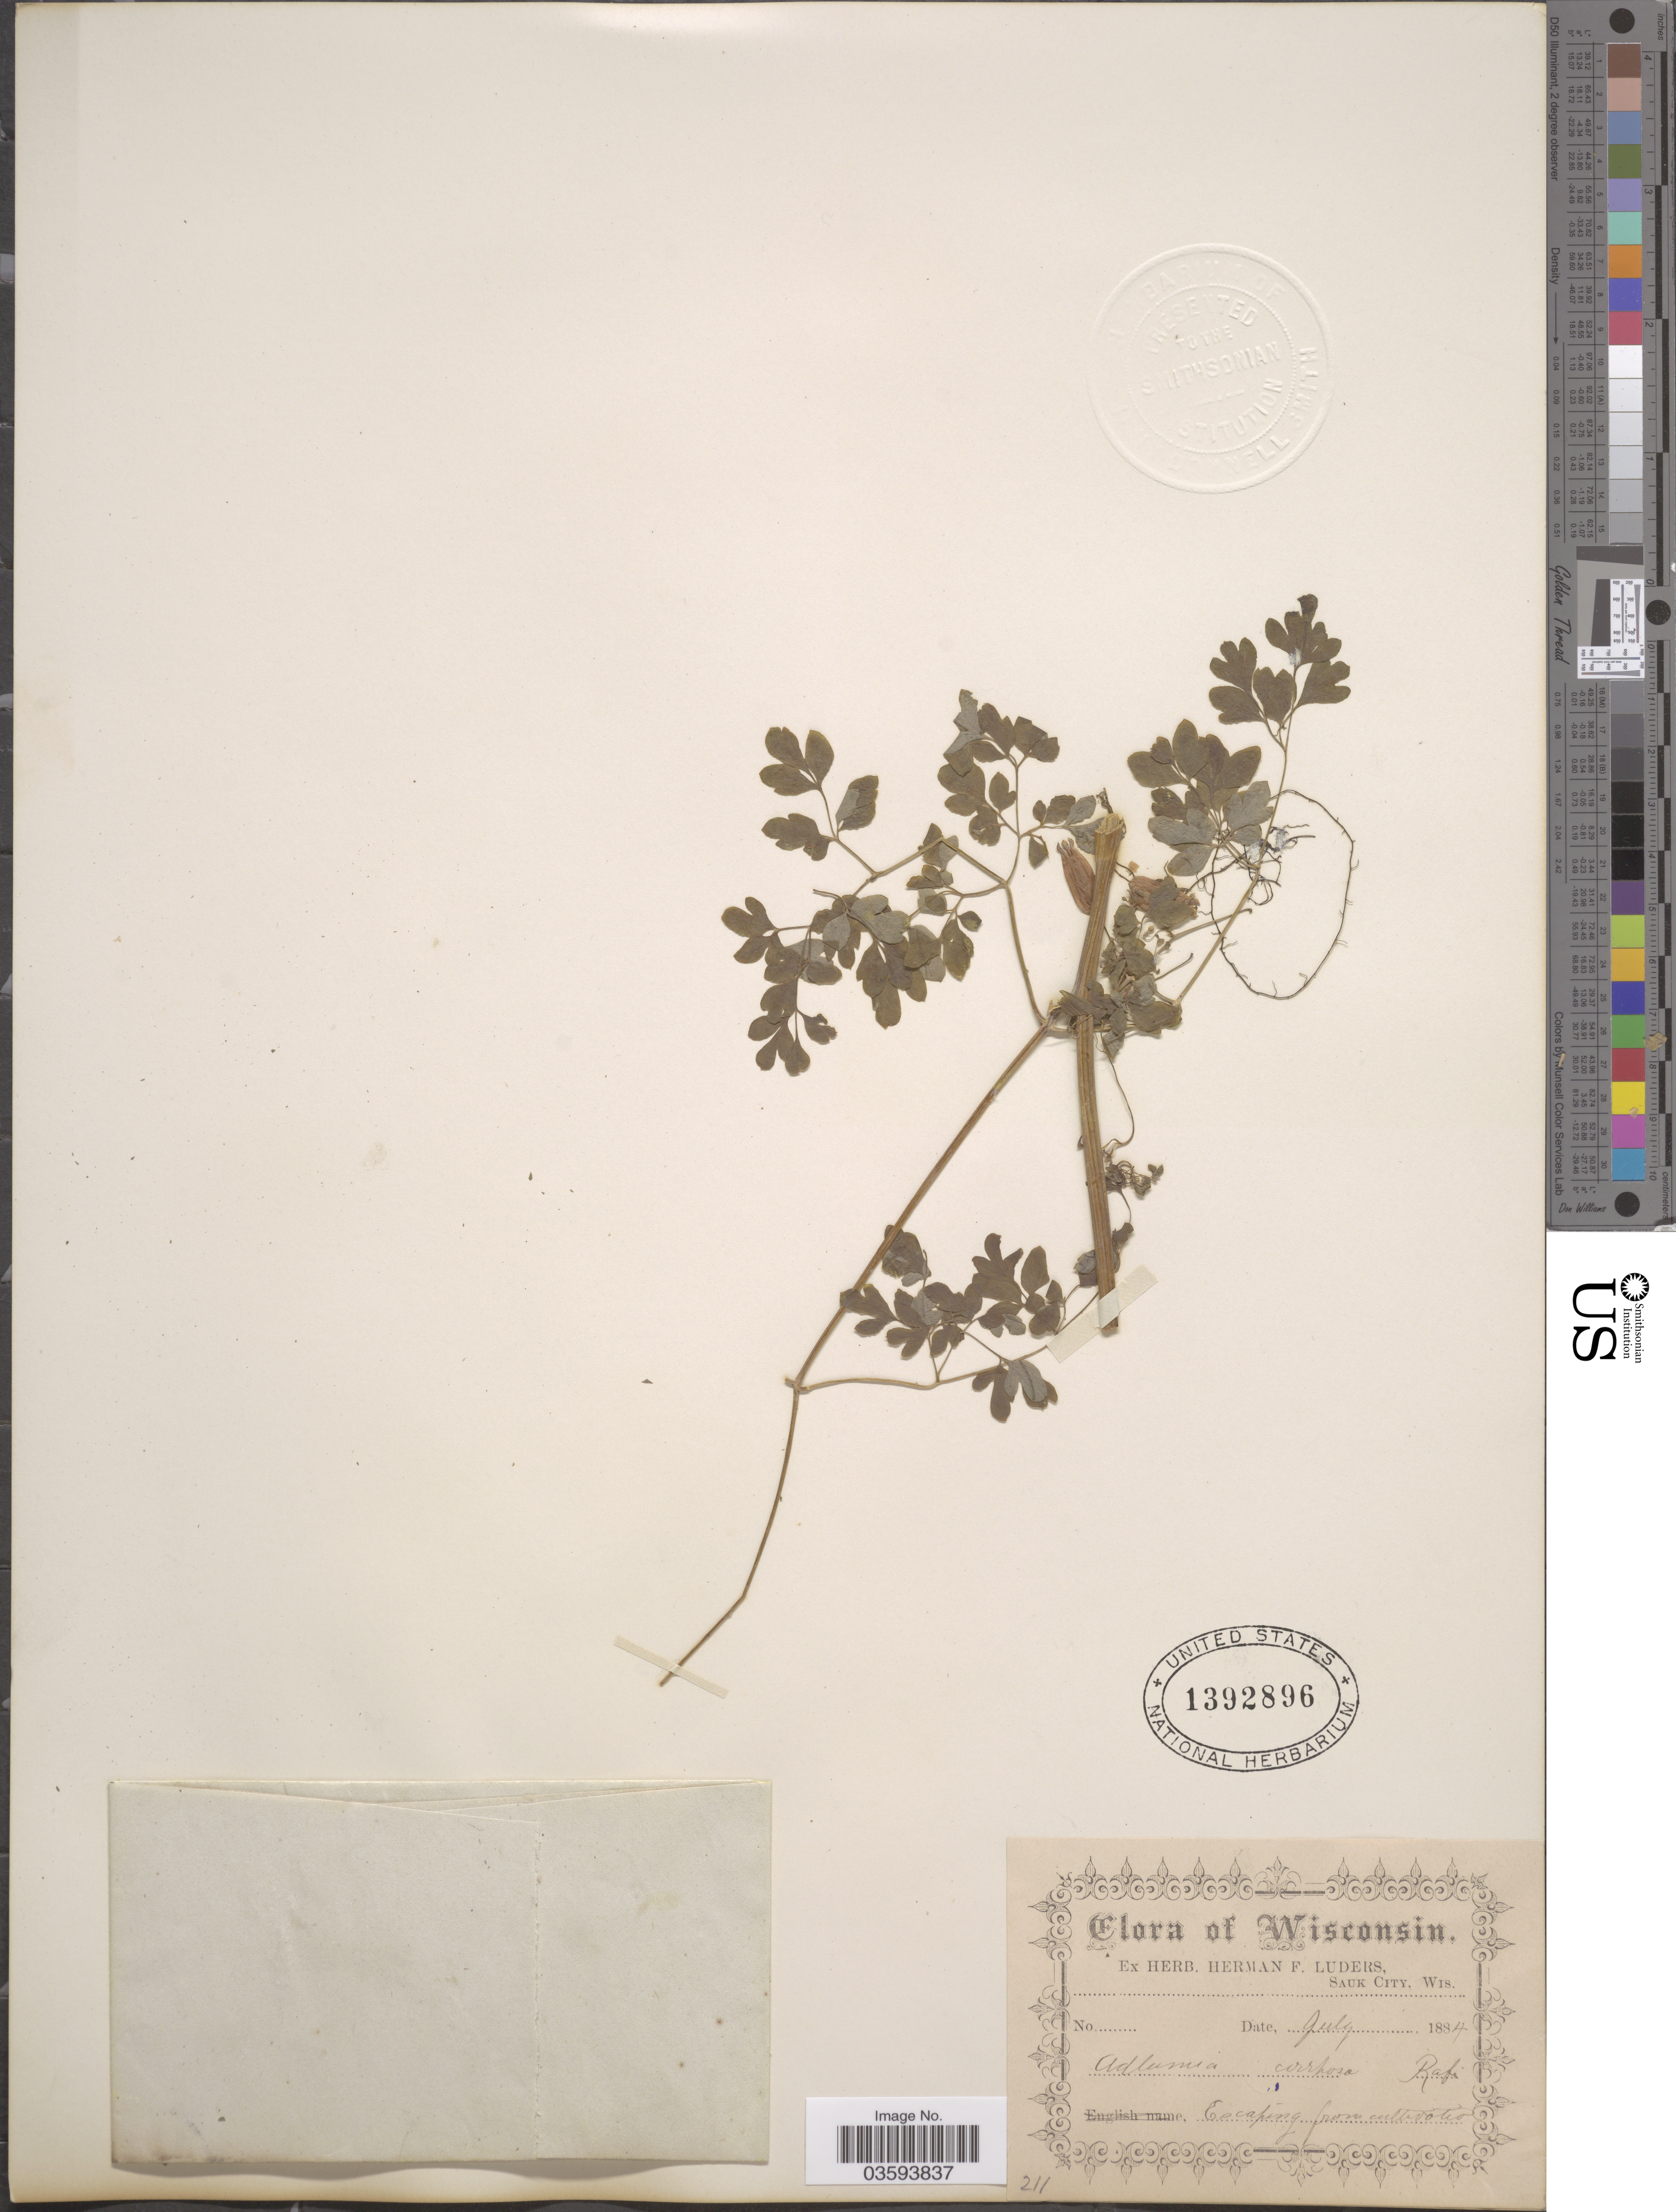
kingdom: Plantae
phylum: Tracheophyta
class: Magnoliopsida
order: Ranunculales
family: Papaveraceae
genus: Adlumia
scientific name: Adlumia cirrhosa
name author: Raf. ex DC.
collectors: ex herb. Herman F. Luders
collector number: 211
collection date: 1884-07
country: United States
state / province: Wisconsin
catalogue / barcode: US 1392896